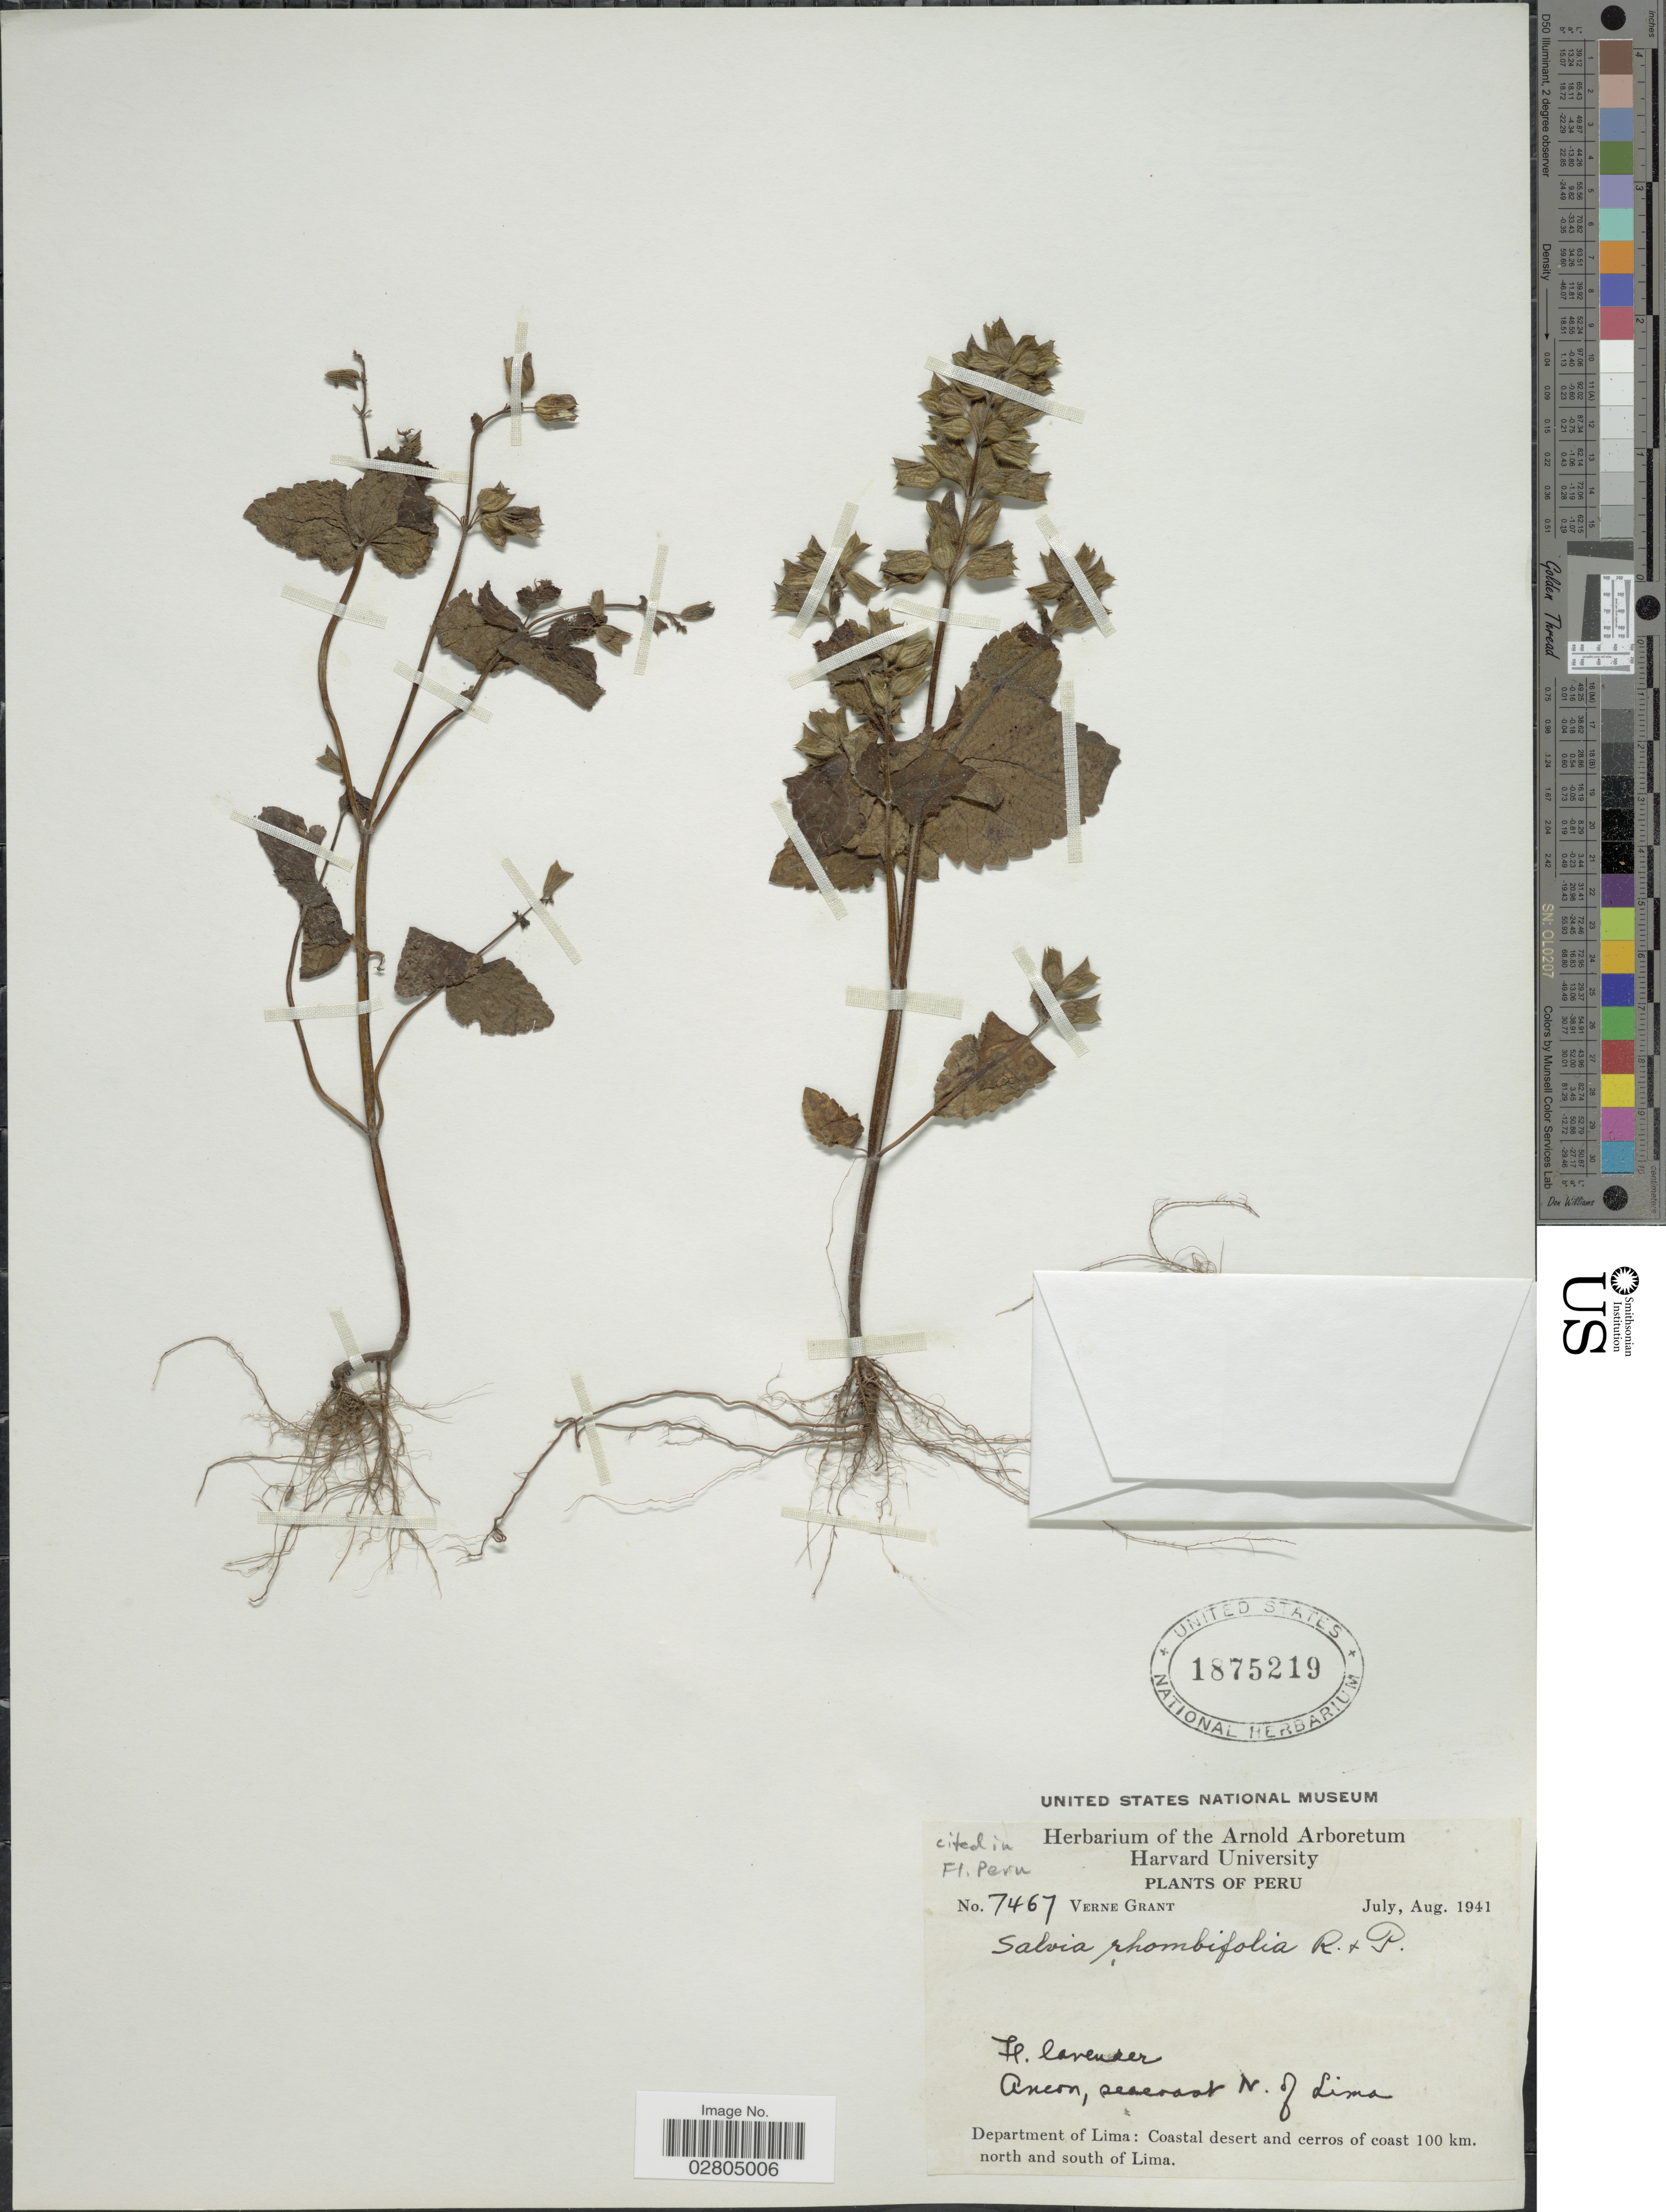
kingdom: Plantae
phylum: Tracheophyta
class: Magnoliopsida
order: Lamiales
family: Lamiaceae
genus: Salvia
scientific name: Salvia rhombifolia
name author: Ruiz & Pav.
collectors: V. Grant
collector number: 7467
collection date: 1941-07/1941-08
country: Peru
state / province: Lima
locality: Aneon, seacoast N. of Lima, Department of Lima, Coastal desert and cerros of coast 100 km. north and south of Lima.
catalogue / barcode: US 1875219